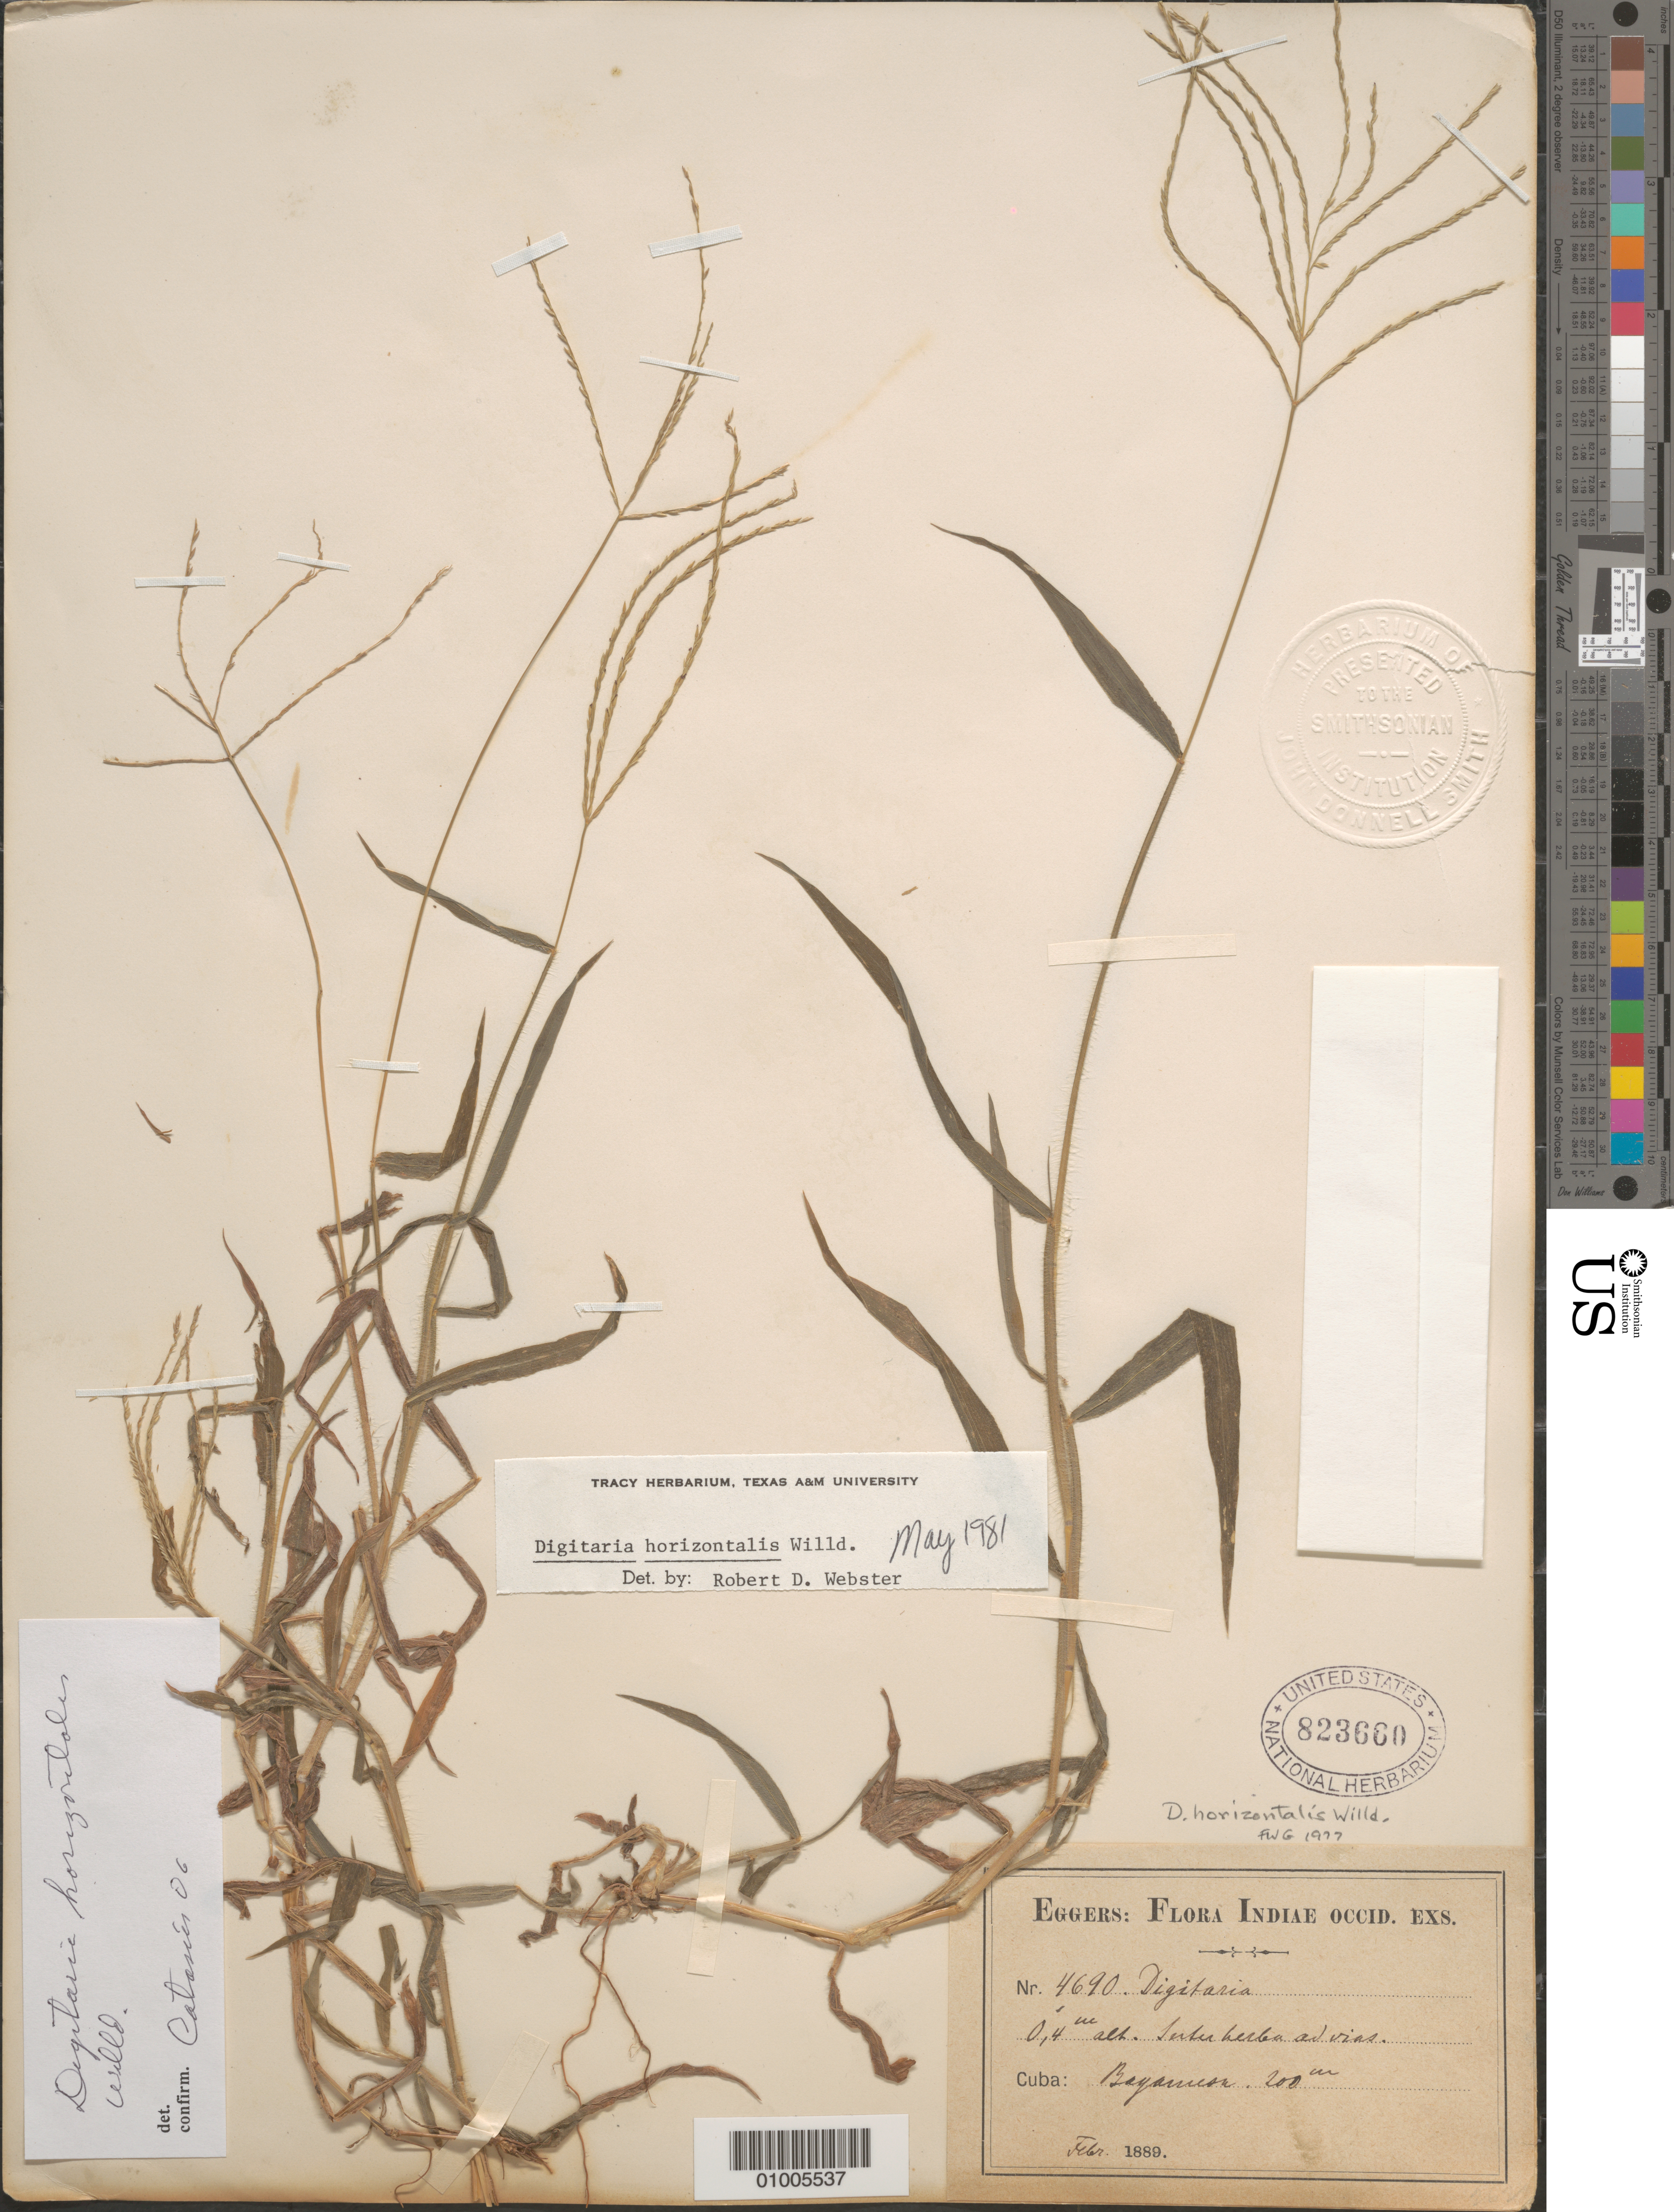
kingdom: Plantae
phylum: Tracheophyta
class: Liliopsida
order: Poales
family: Poaceae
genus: Digitaria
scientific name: Digitaria horizontalis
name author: Willd.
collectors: H. F. A. von Eggers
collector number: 4690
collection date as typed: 1889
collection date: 1889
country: Cuba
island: Cuba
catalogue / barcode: US 823660